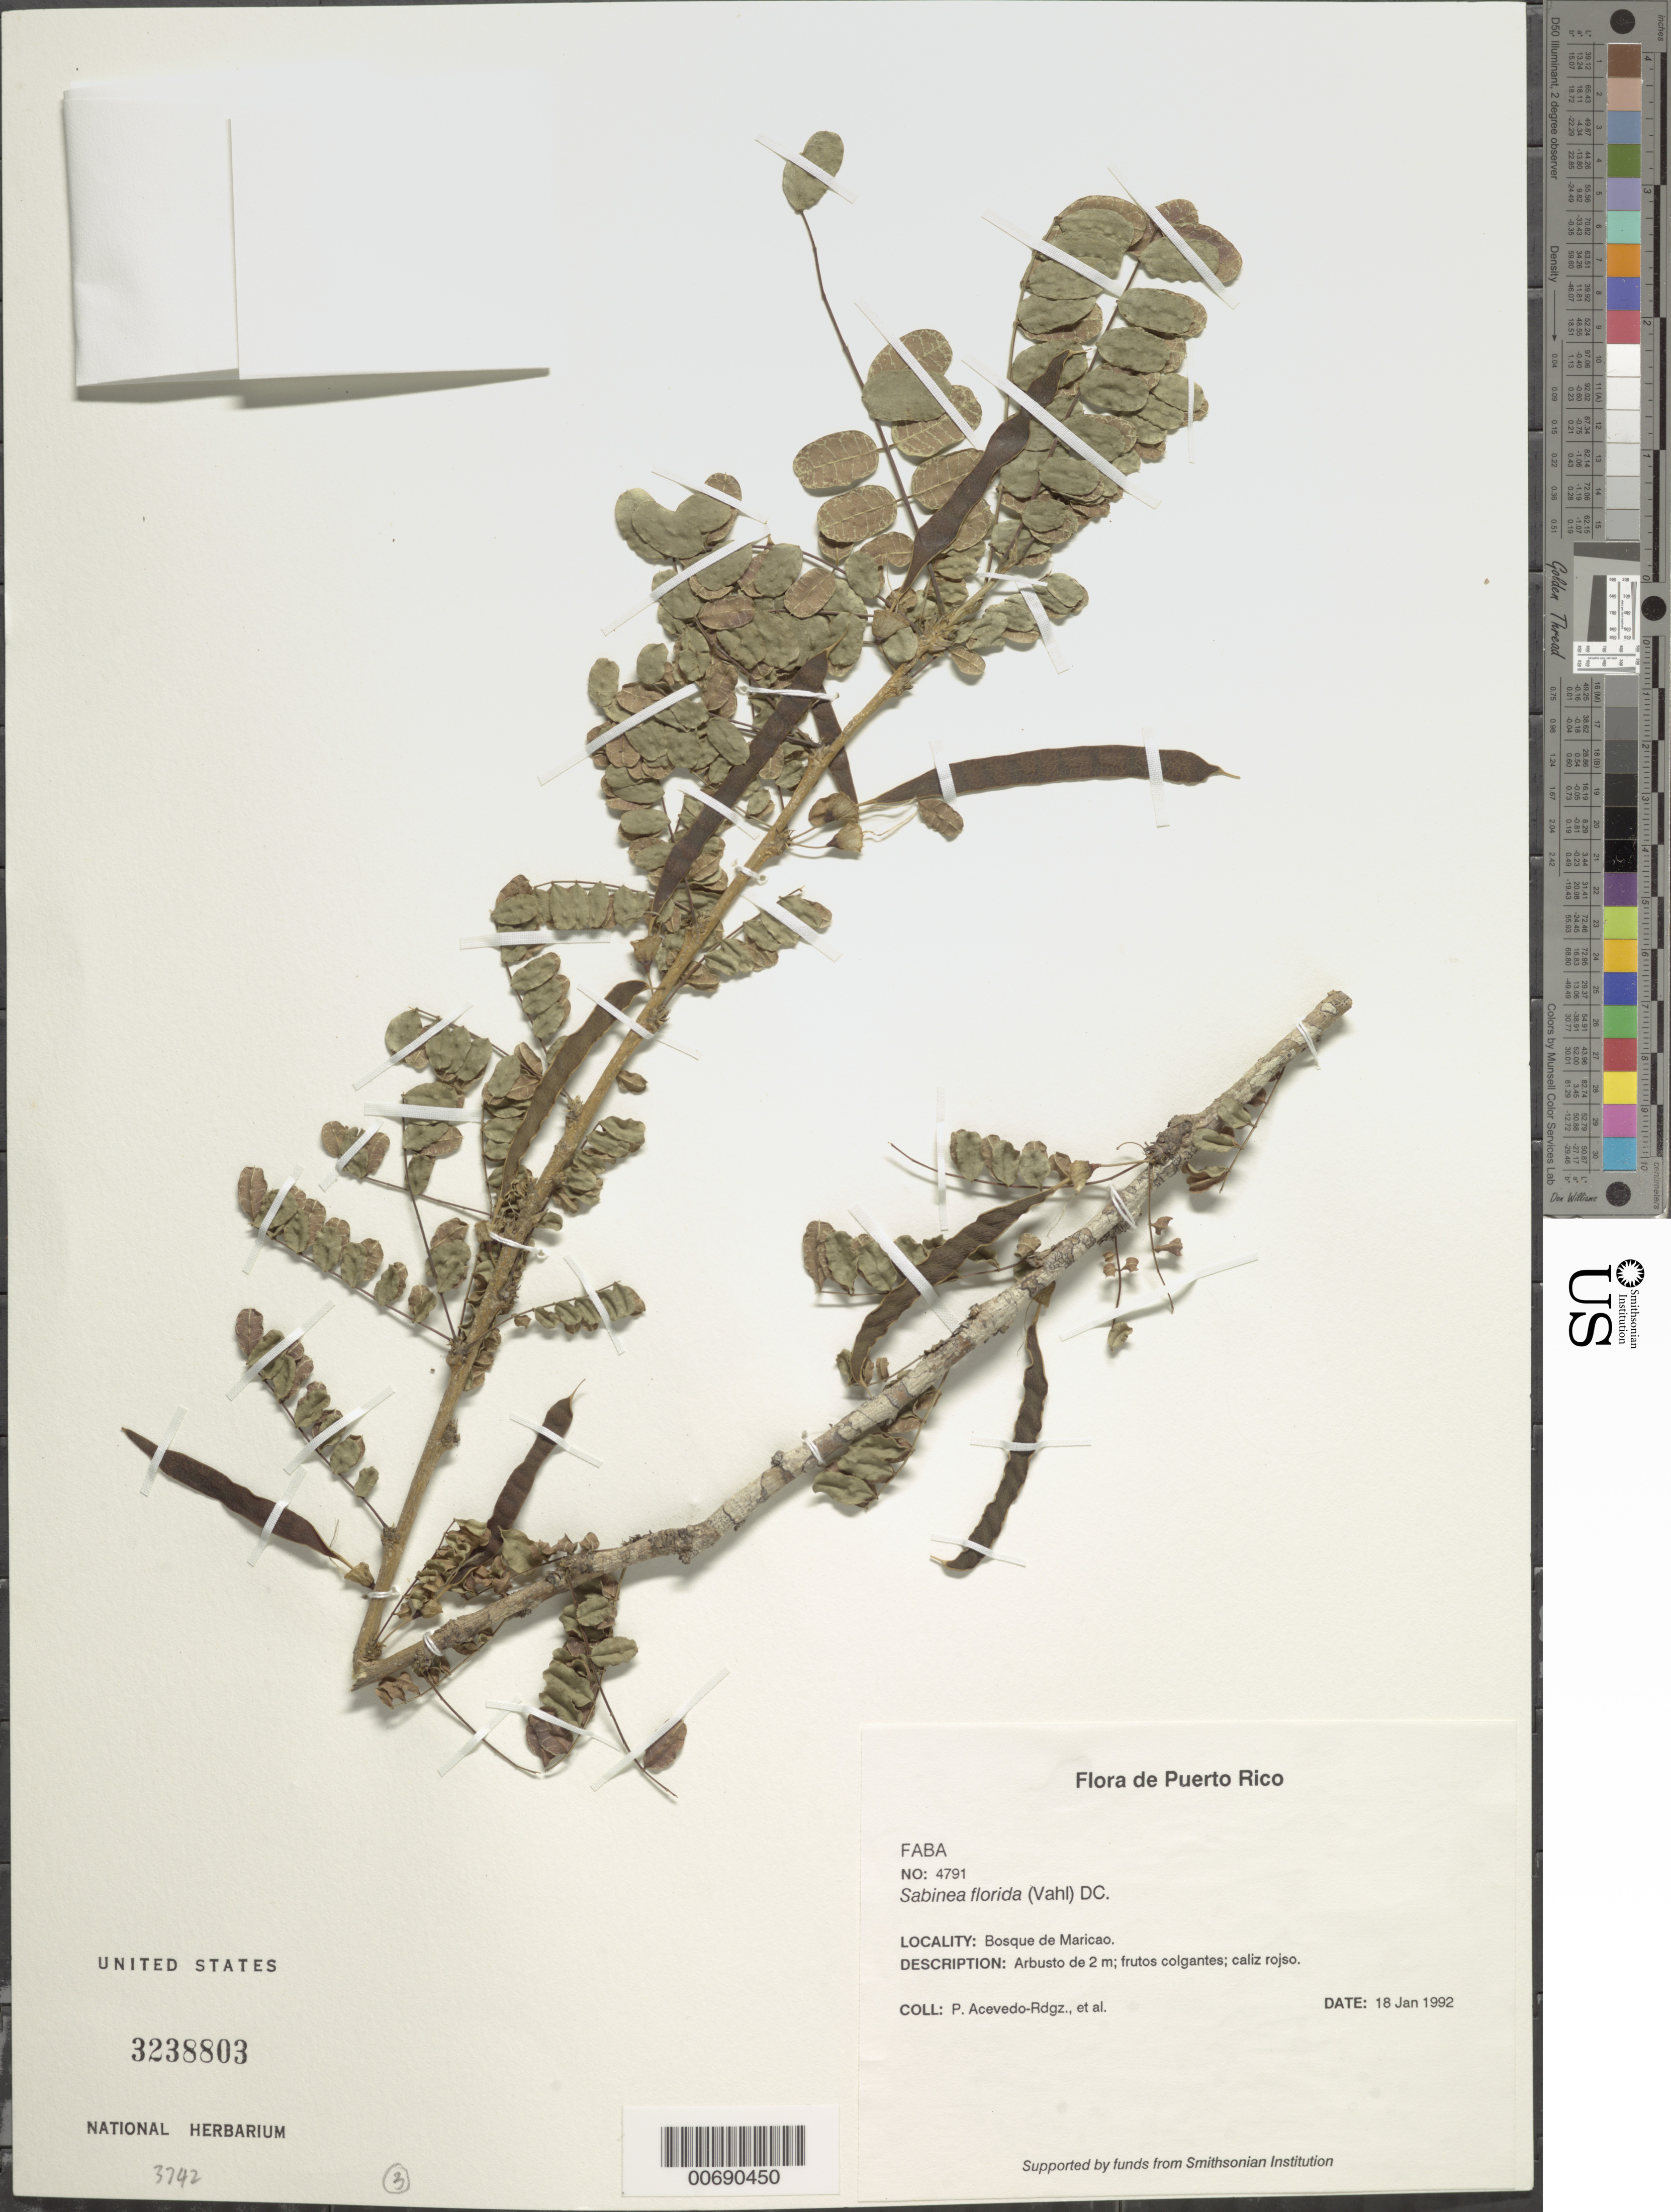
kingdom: Plantae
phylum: Tracheophyta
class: Magnoliopsida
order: Fabales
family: Fabaceae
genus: Poitea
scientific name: Poitea punicea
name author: (Urb.) Lavin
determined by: Strong, Mark T.; Acevedo-Rodríguez, P.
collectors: P. Acevedo-Rodr.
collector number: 4791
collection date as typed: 18 Jan 1992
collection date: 1992-01-18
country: Puerto Rico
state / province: Maricao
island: Puerto Rico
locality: Maricao; Monte del Estado, Bosque de Maricao.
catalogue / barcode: US 3238803